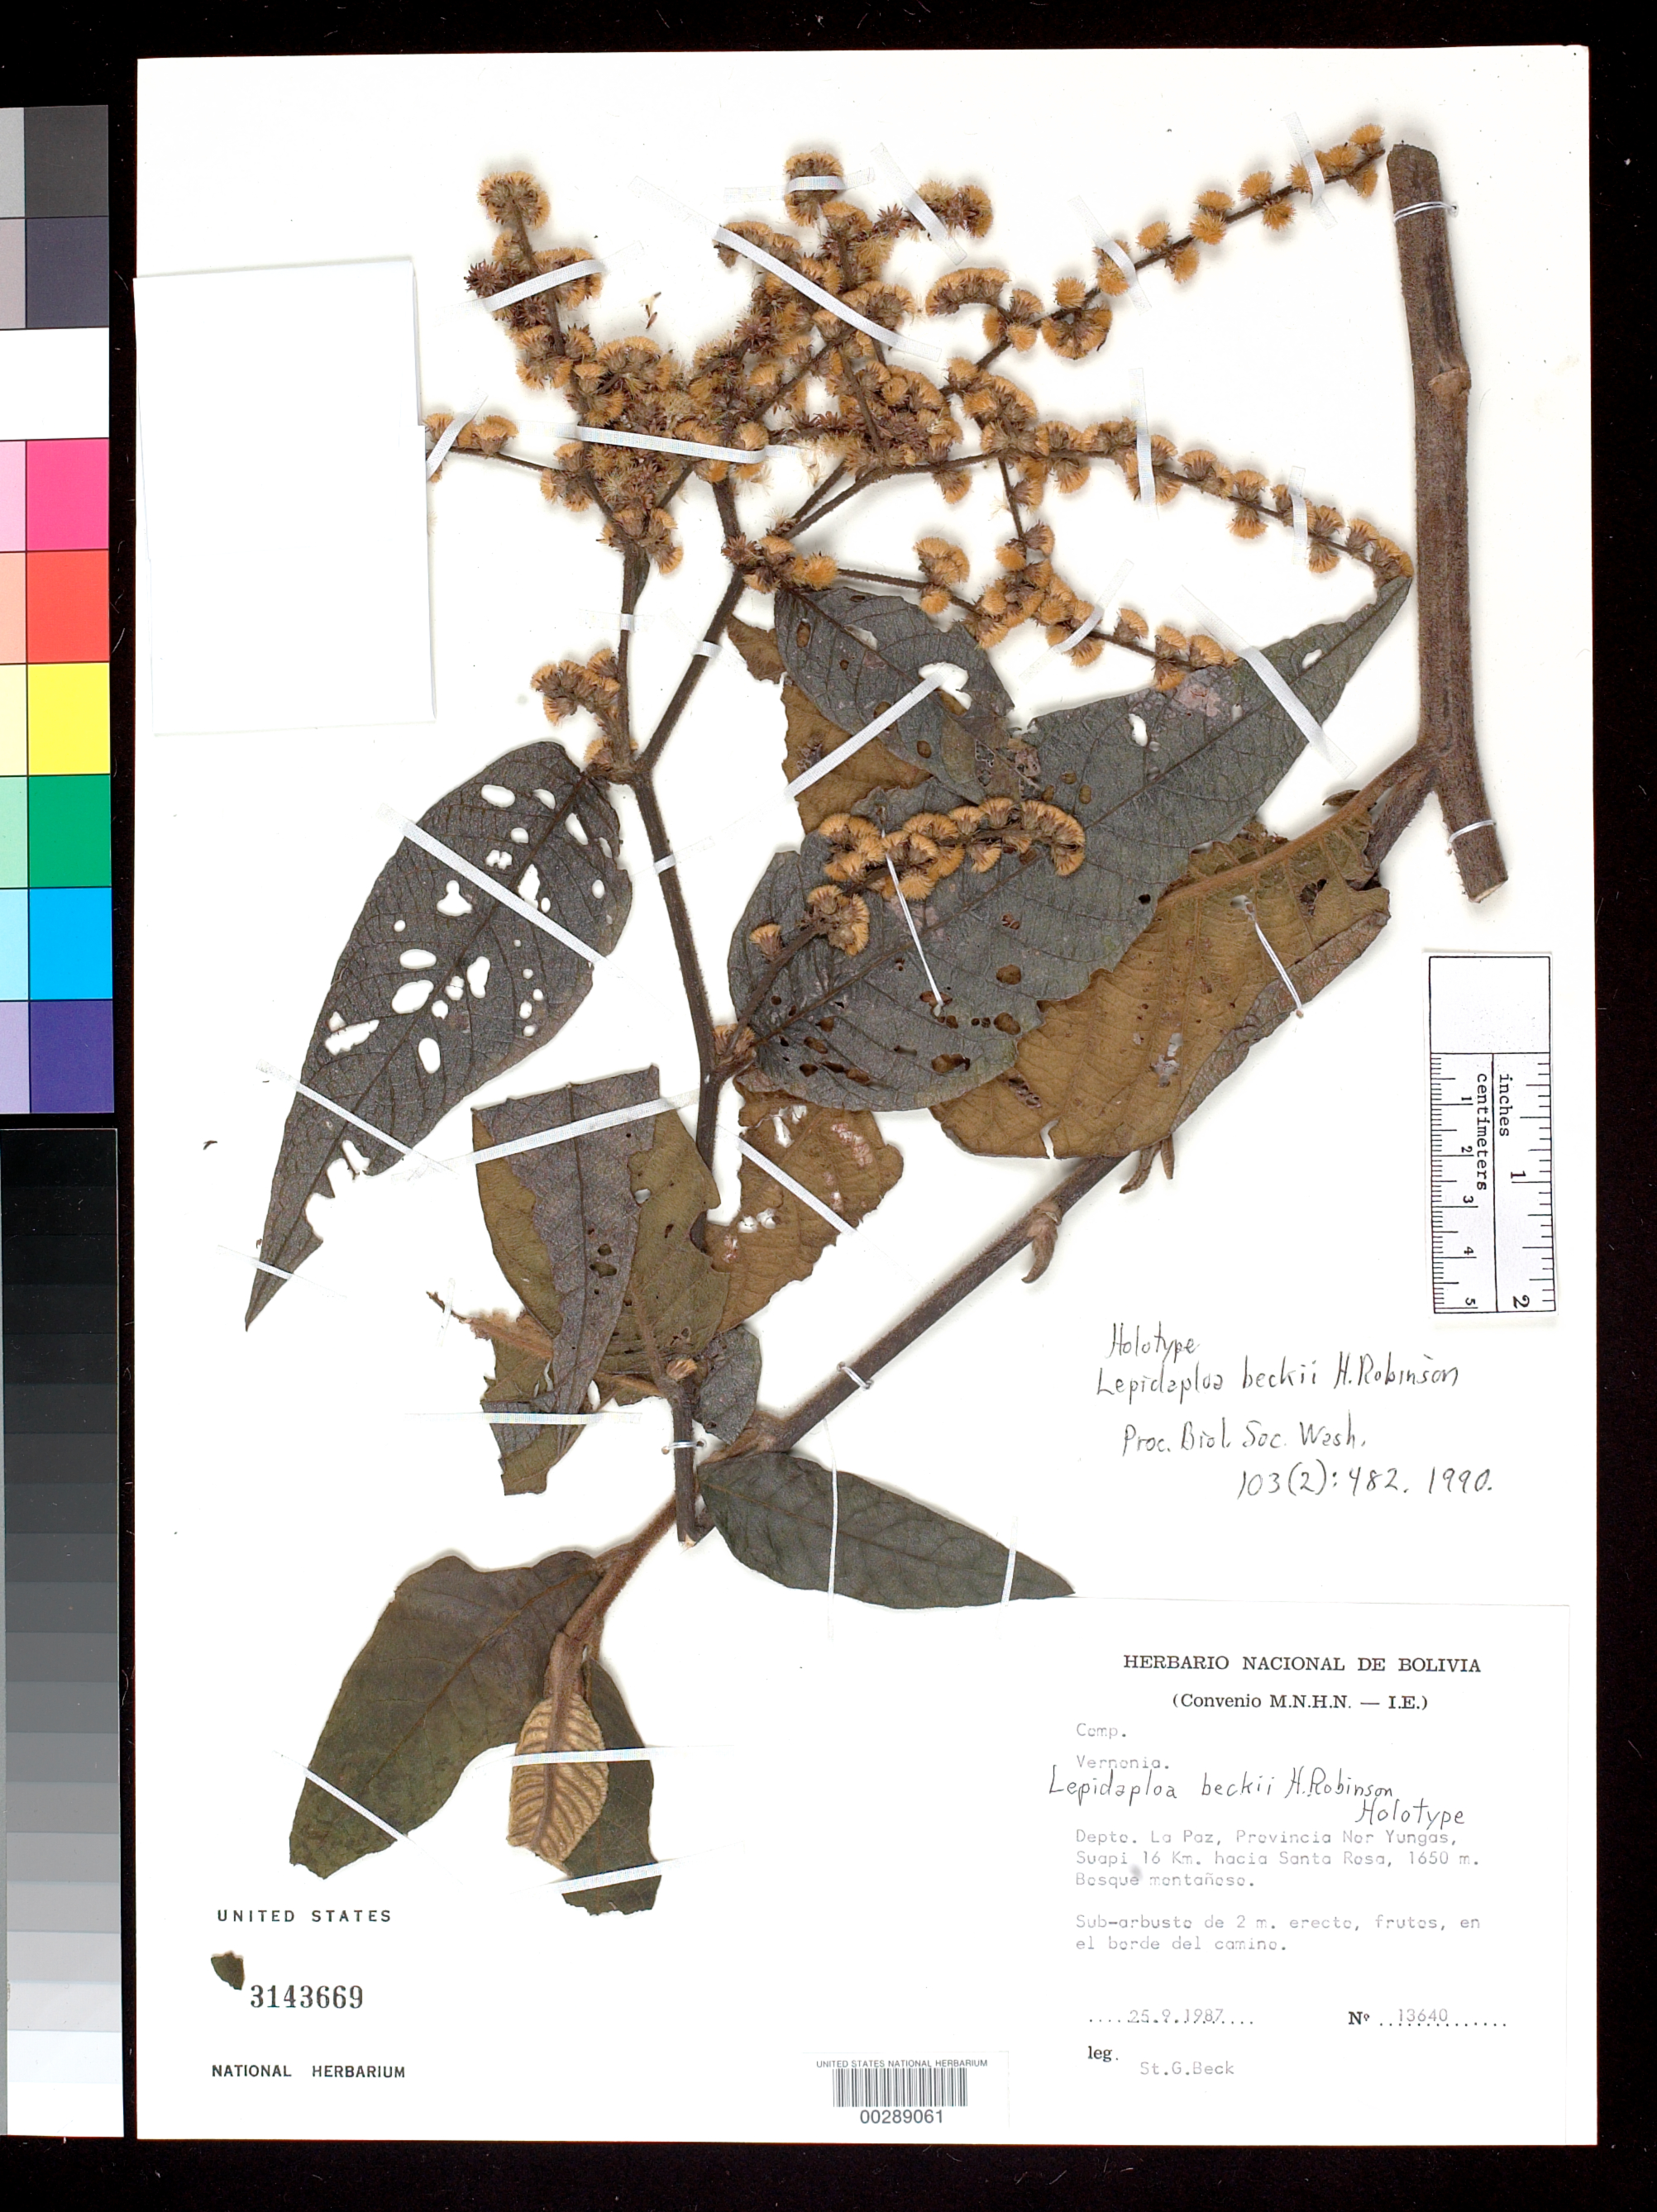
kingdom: Plantae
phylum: Tracheophyta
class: Magnoliopsida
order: Asterales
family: Asteraceae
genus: Lepidaploa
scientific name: Lepidaploa beckii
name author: H. Rob.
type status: Holotype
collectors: S. G. Beck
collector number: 13640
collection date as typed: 25 Sep 1987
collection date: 1987-09-25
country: Bolivia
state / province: La Paz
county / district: Nor Yungas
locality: Suapi 16 km near Santa Rosa.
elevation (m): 1650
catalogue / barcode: US 3143669